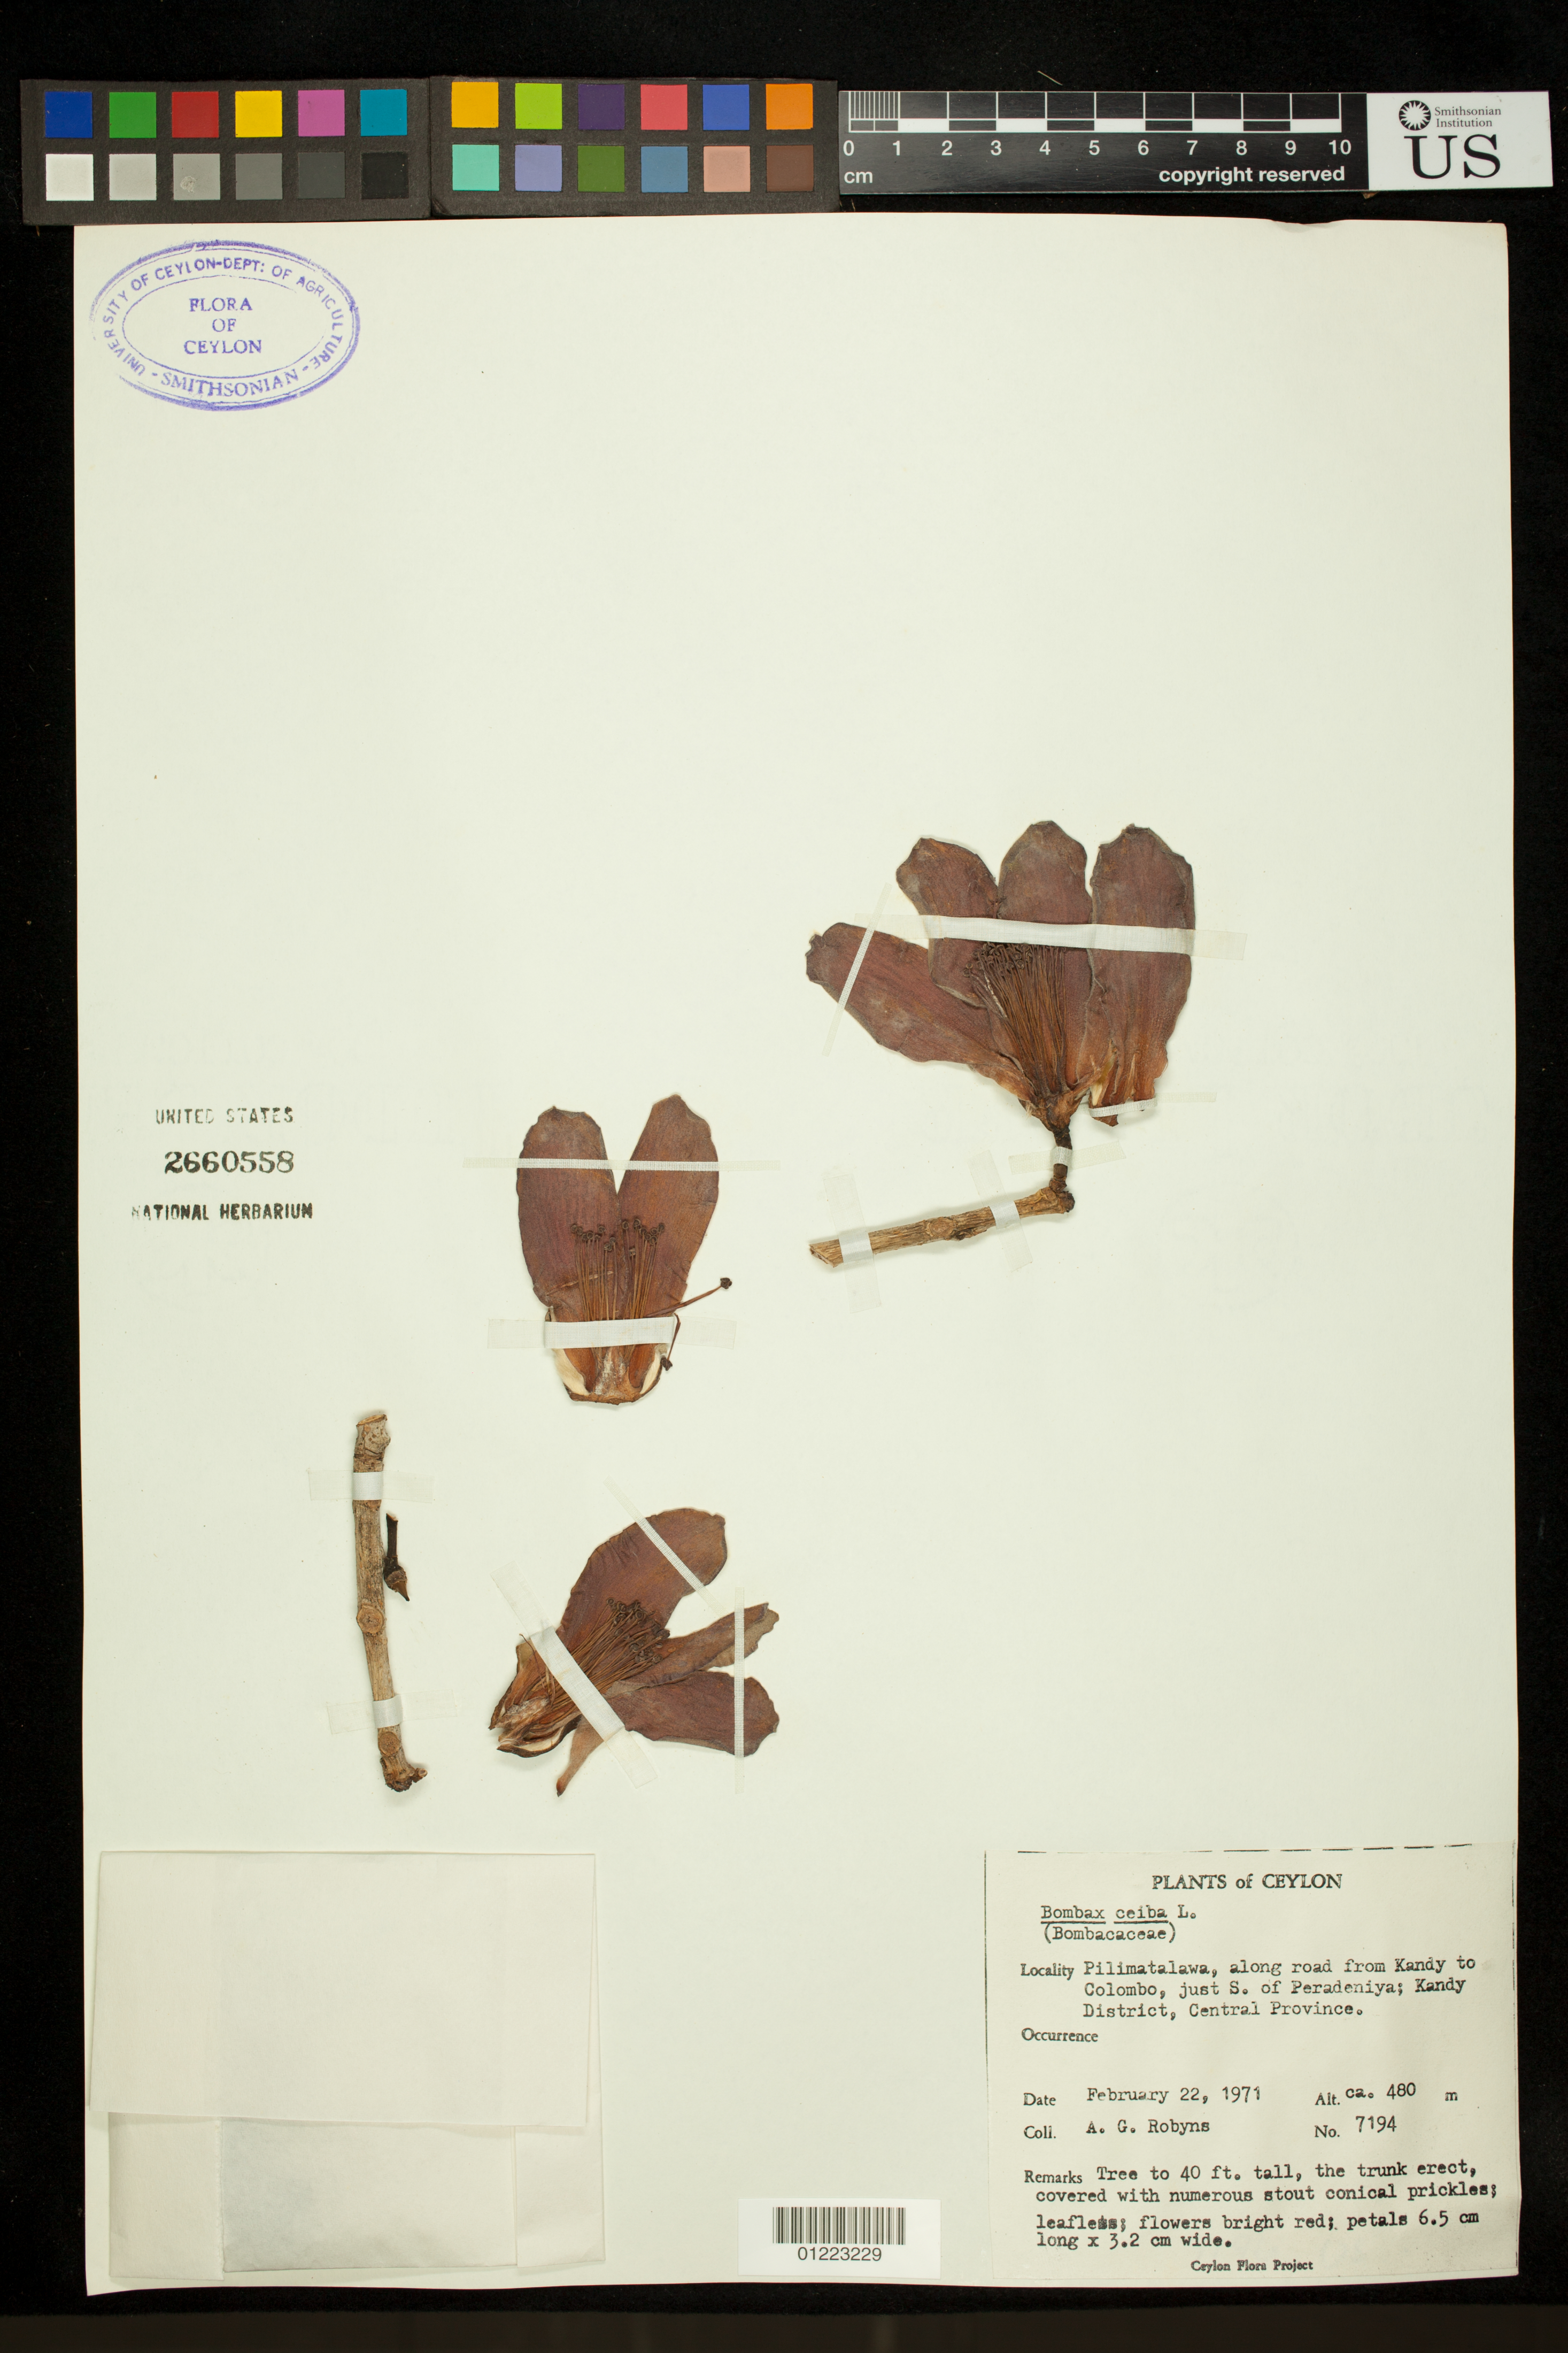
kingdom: Plantae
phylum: Tracheophyta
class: Magnoliopsida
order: Malvales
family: Malvaceae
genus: Bombax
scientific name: Bombax ceiba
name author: L.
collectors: A. G. Robyns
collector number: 7194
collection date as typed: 2/22/1971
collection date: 1971-02-22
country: Sri Lanka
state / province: Central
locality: Pilimatalawa, along road from Kandy to Colombo, just S. of Peradeniya; Kandy District.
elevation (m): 480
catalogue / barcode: US 2660558